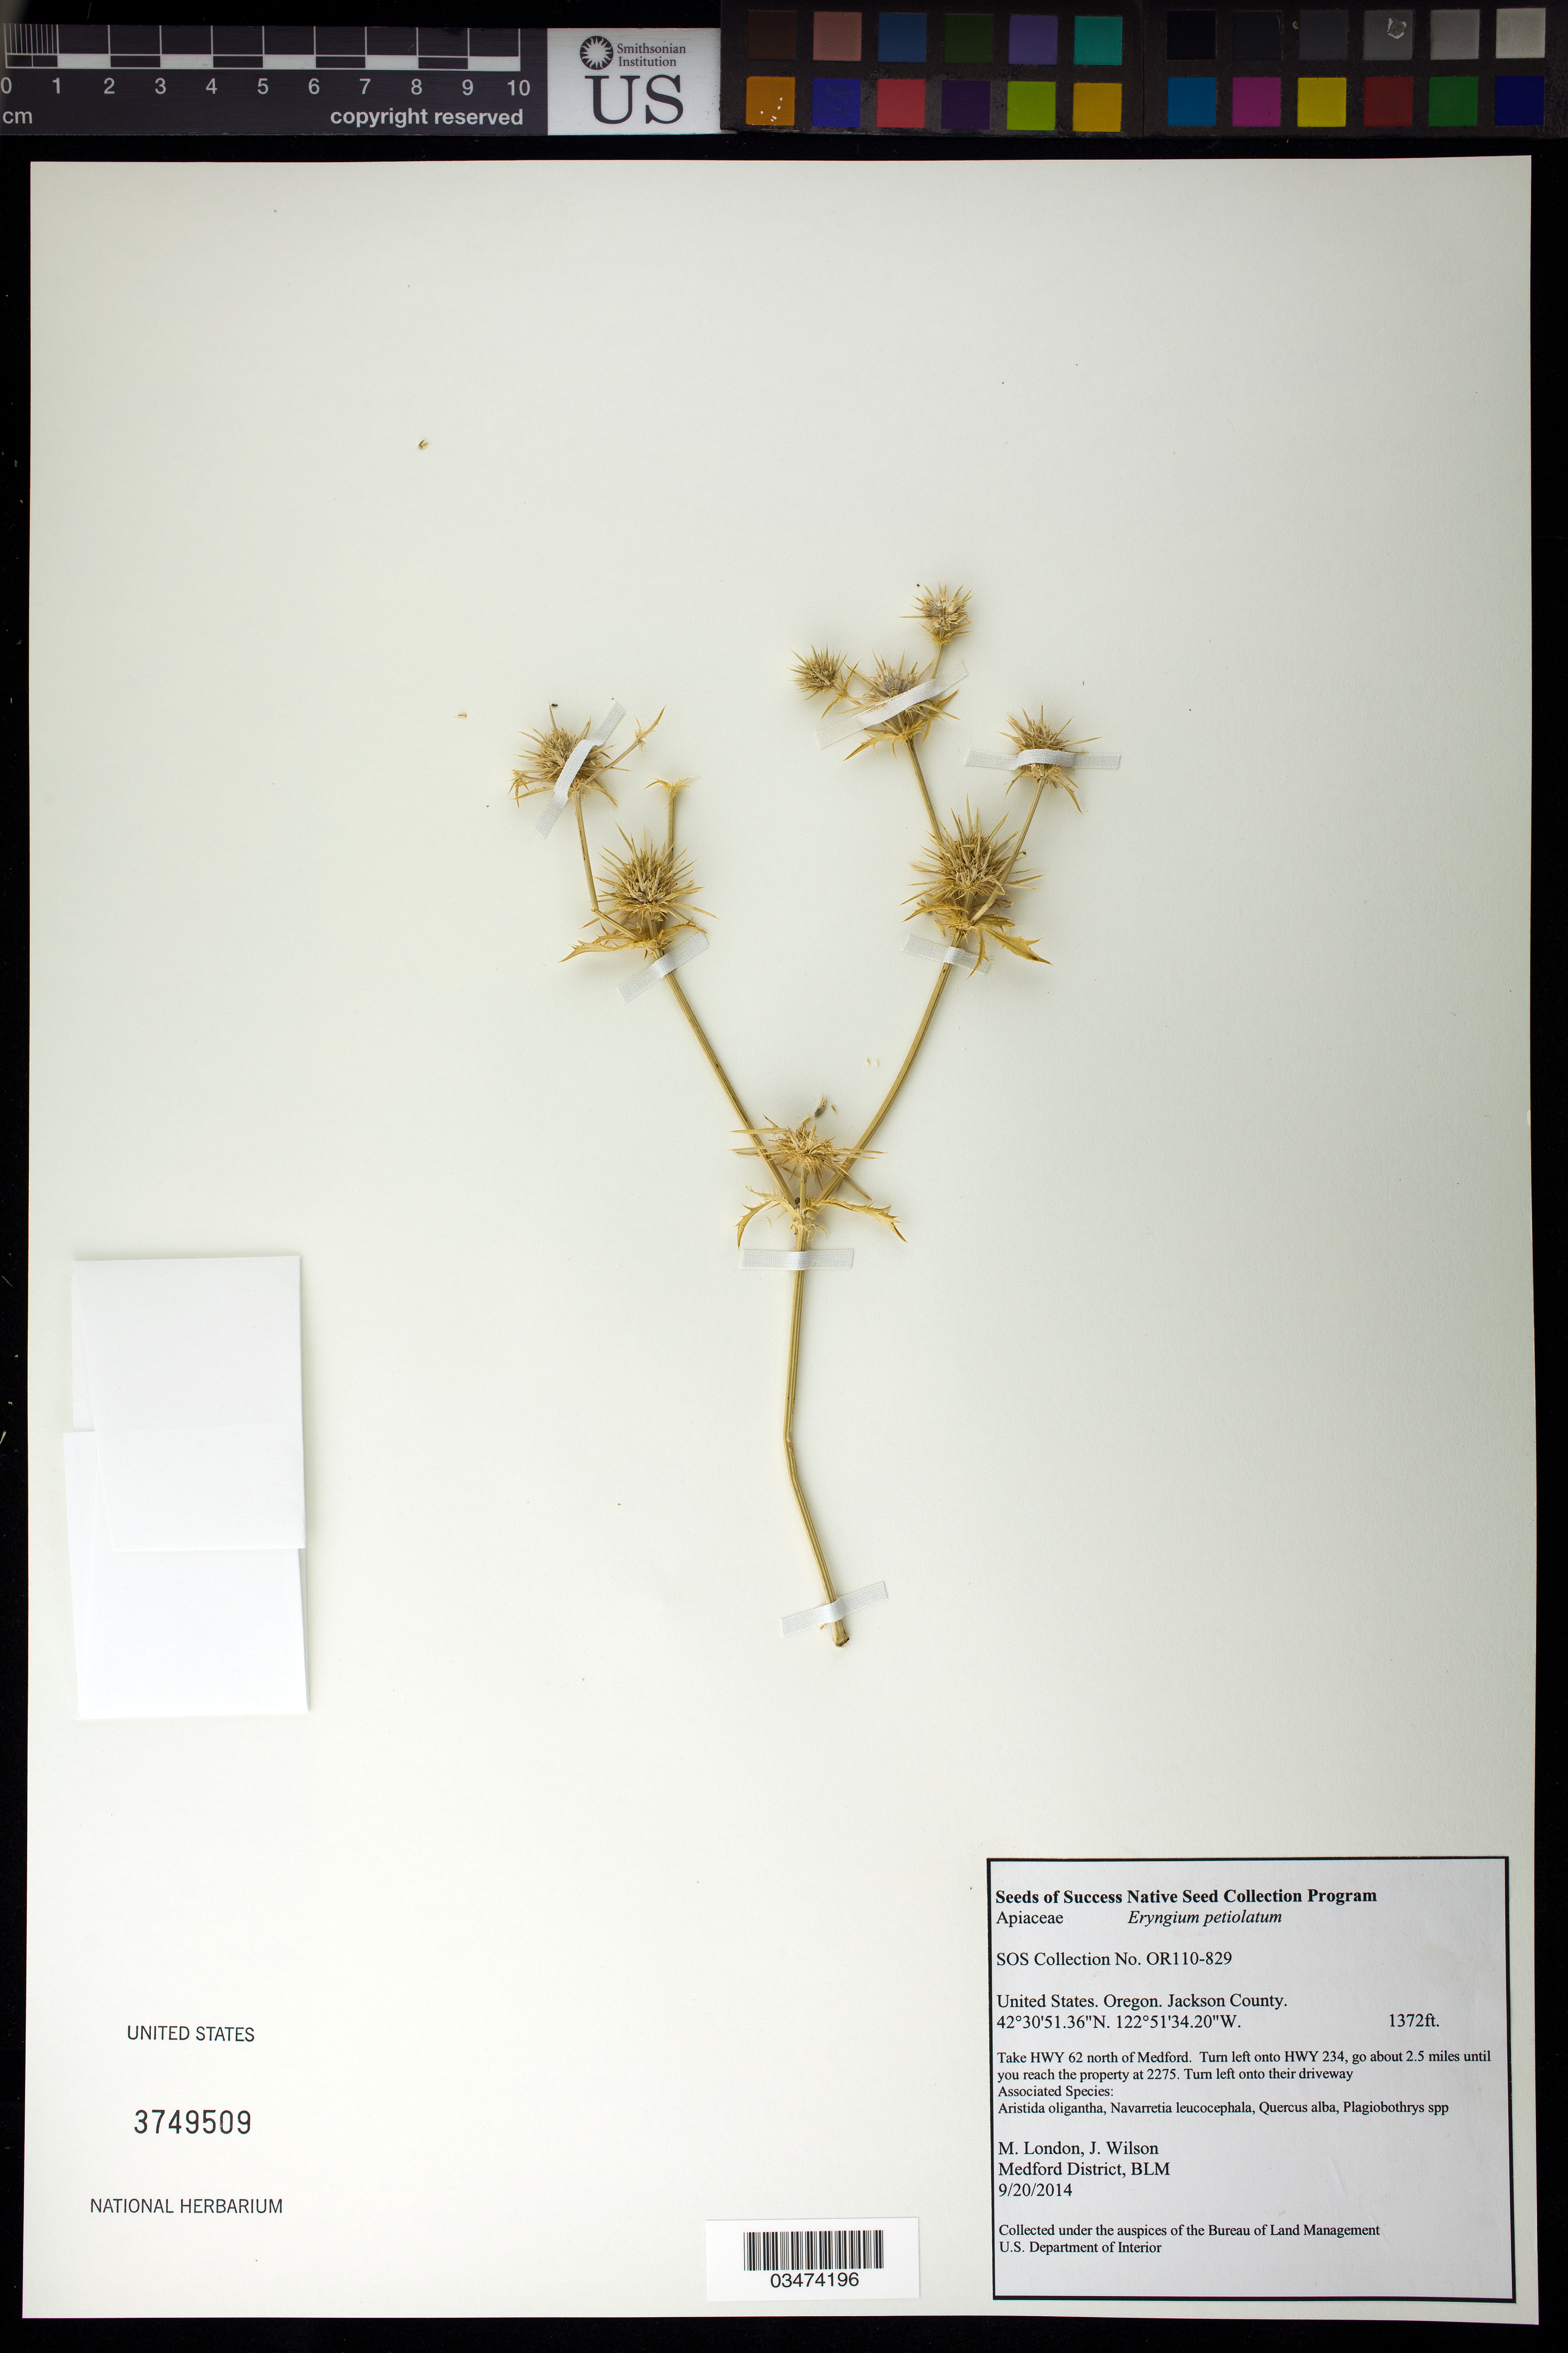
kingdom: Plantae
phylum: Tracheophyta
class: Magnoliopsida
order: Apiales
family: Apiaceae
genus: Eryngium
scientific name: Eryngium petiolatum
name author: Hook.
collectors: M. London & J. Wilson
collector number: OR110-829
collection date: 2014-09-20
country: United States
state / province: Oregon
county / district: Jackson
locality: Hwy 62 N of Medford, turn left onto Hwy 234, go about 2.5 miles until reach the property at 2275.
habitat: Associated species: Navarretia leucocephala, Aristida oligantha, Quercus alba, Plagiobothrys sp.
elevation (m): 418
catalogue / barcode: US 3749509